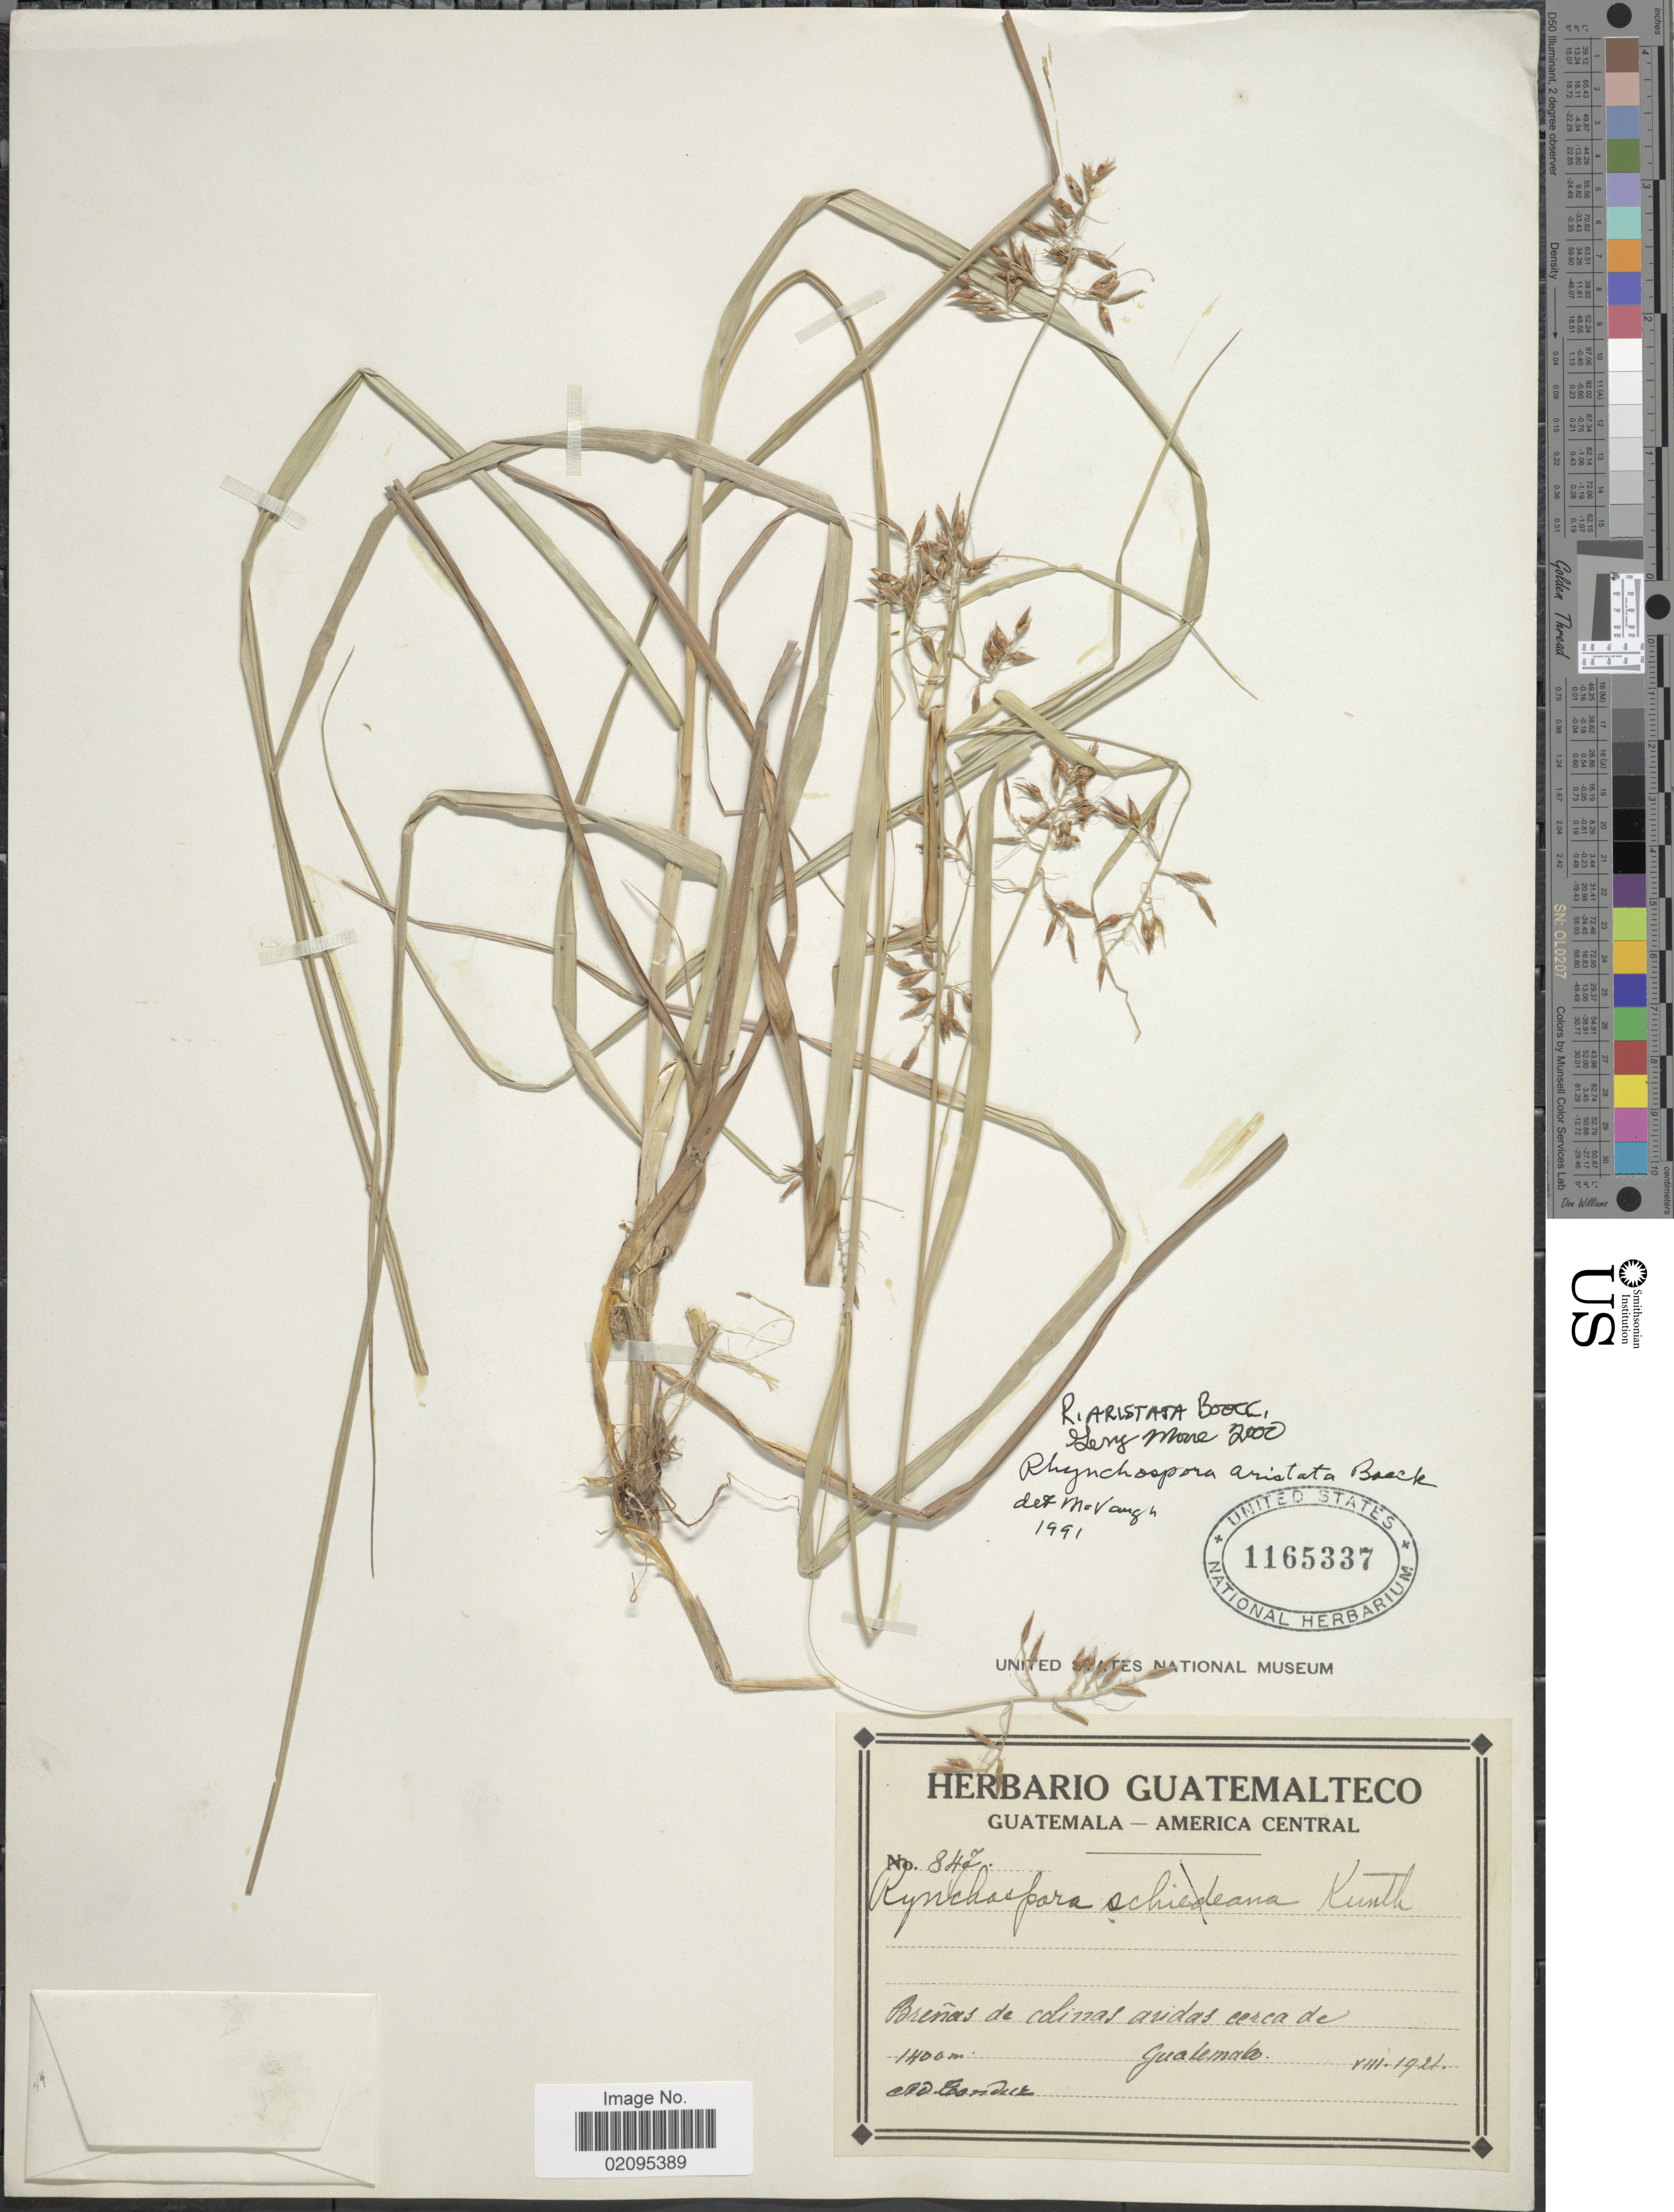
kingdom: Plantae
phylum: Tracheophyta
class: Liliopsida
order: Poales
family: Cyperaceae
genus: Rhynchospora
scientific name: Rhynchospora aristata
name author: Boeckeler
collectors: A. Tonduz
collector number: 847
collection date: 1921-08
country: Guatemala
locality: Brenas de calinas aridas cerca de Guatemala.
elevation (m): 1400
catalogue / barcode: US 1165337